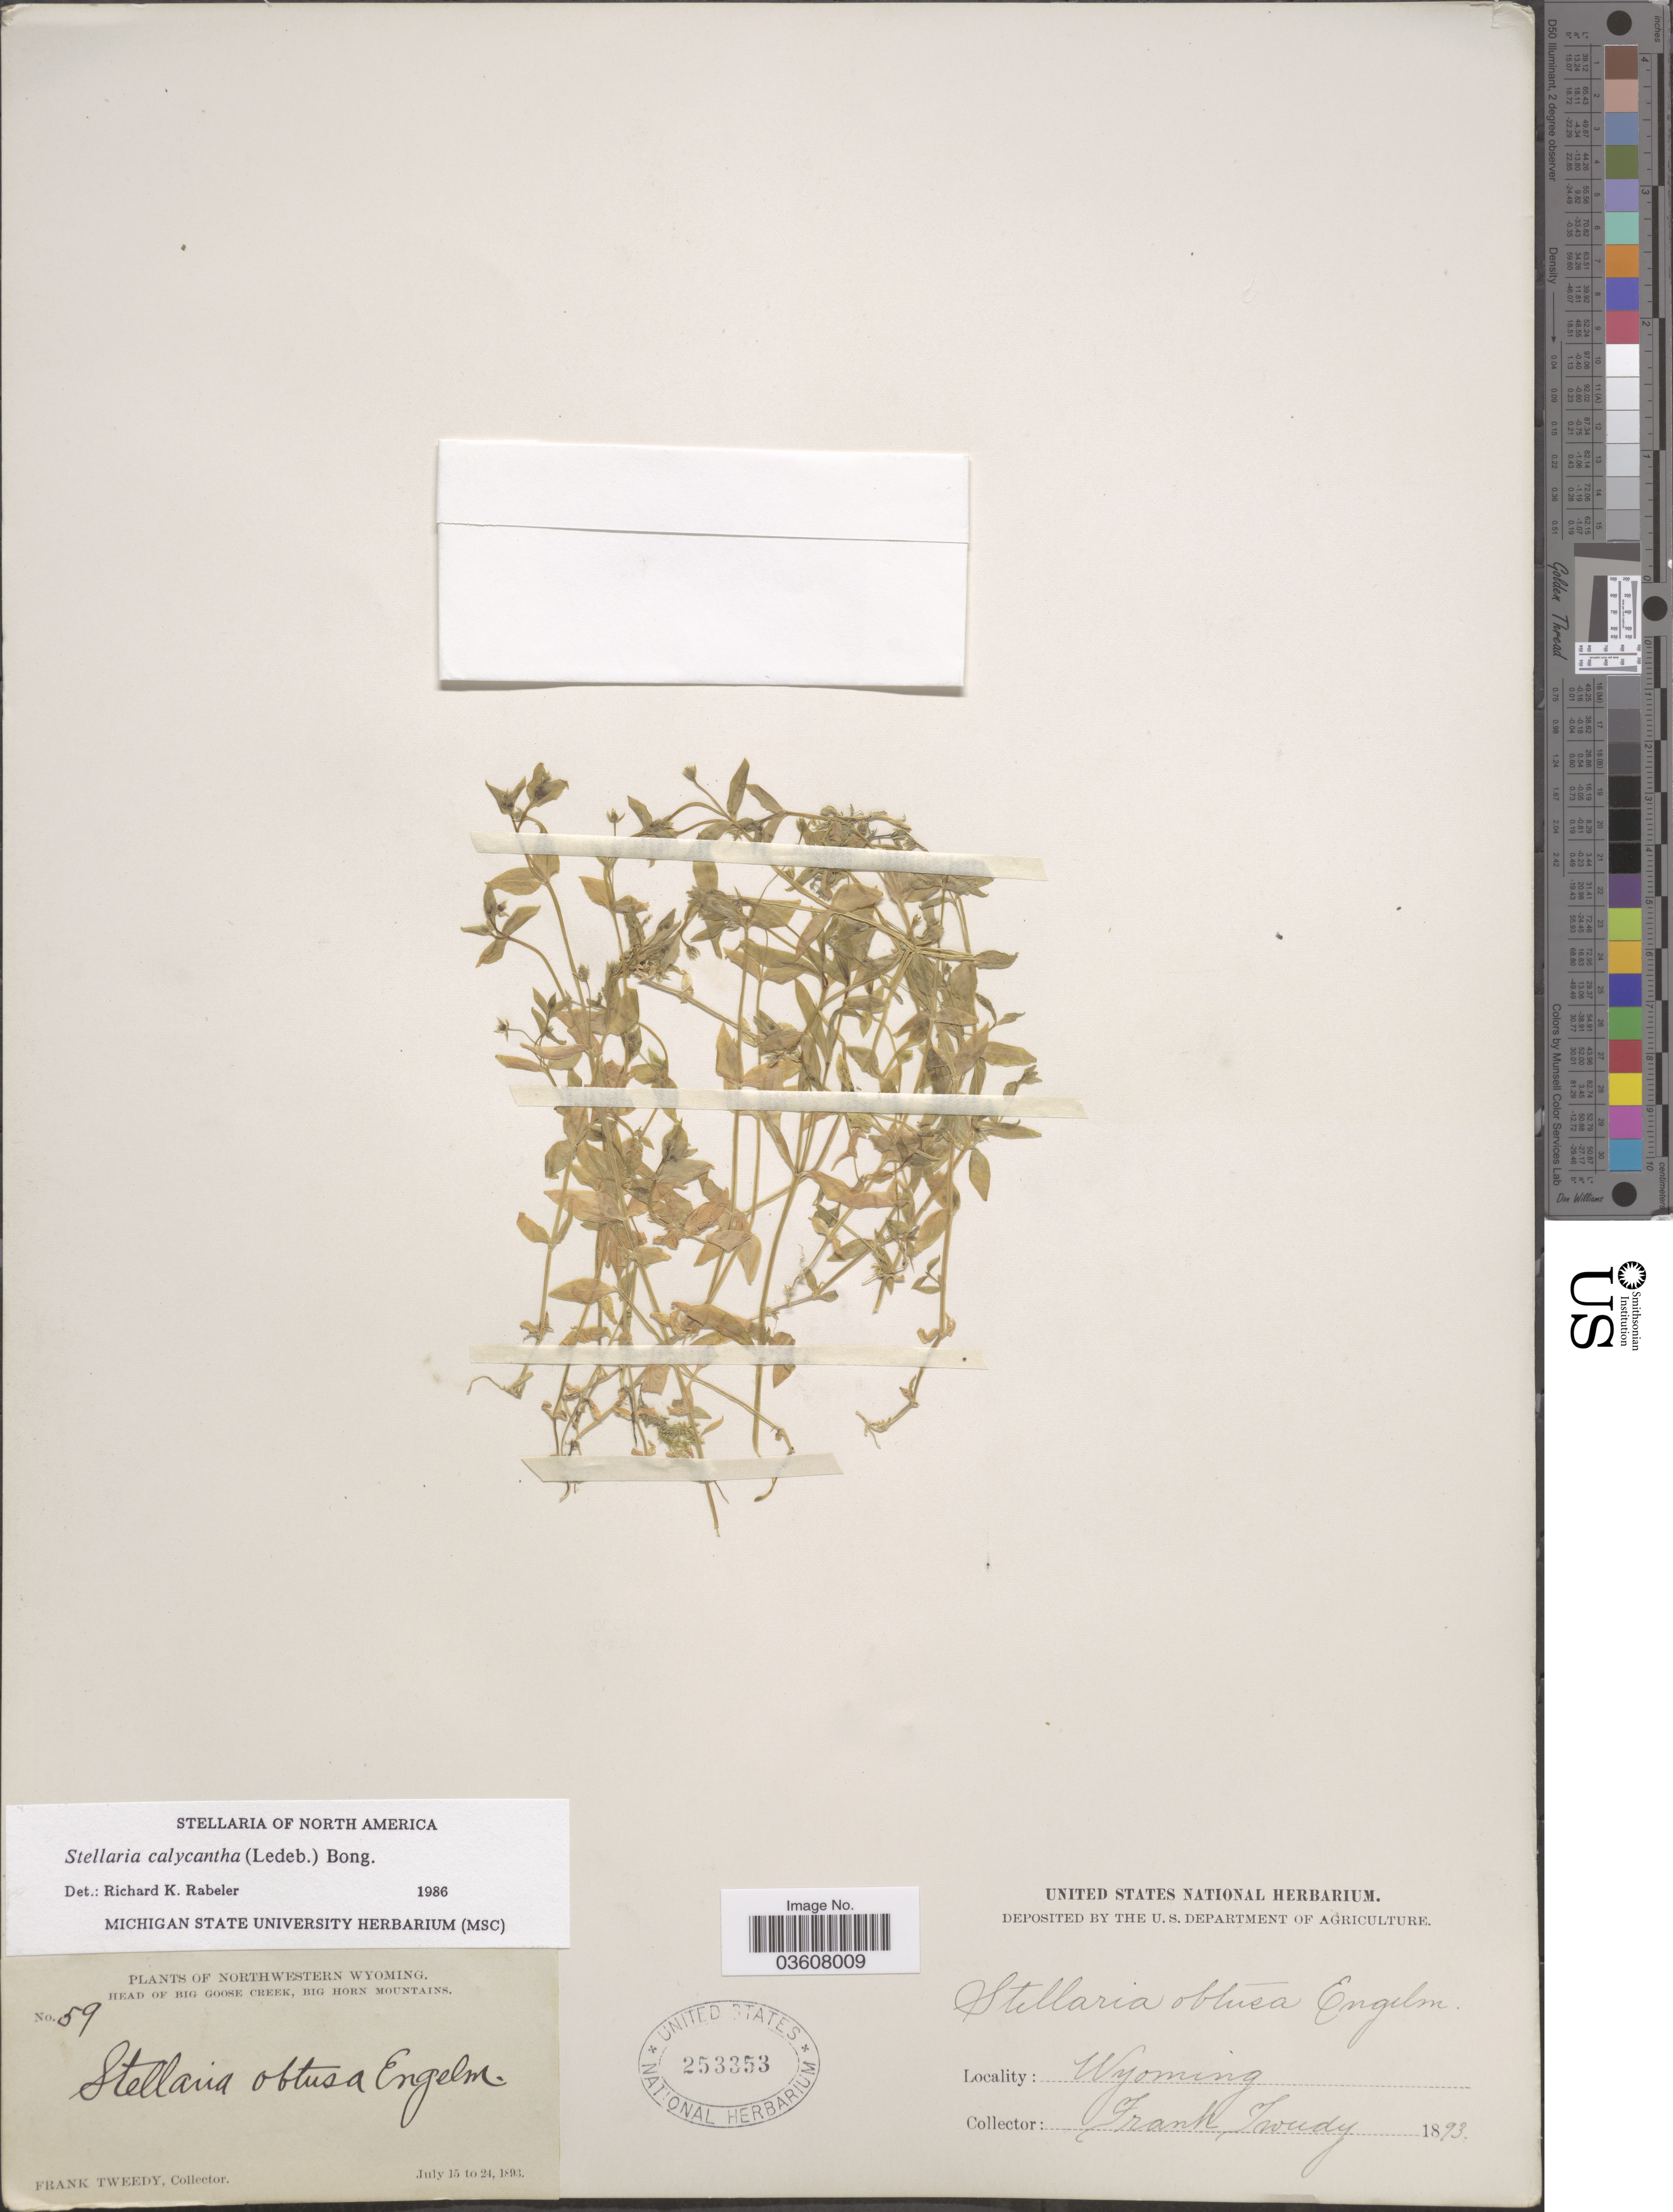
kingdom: Plantae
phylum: Tracheophyta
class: Magnoliopsida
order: Caryophyllales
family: Caryophyllaceae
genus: Stellaria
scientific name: Stellaria calycantha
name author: (Ledeb.) Bong.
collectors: F. Tweedy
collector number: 59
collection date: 1893-07-15/1893-07-24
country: United States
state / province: Wyoming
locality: Northwestern Wyoming. Head of Big Goose Creek, Big Horn Mountains.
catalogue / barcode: US 253353